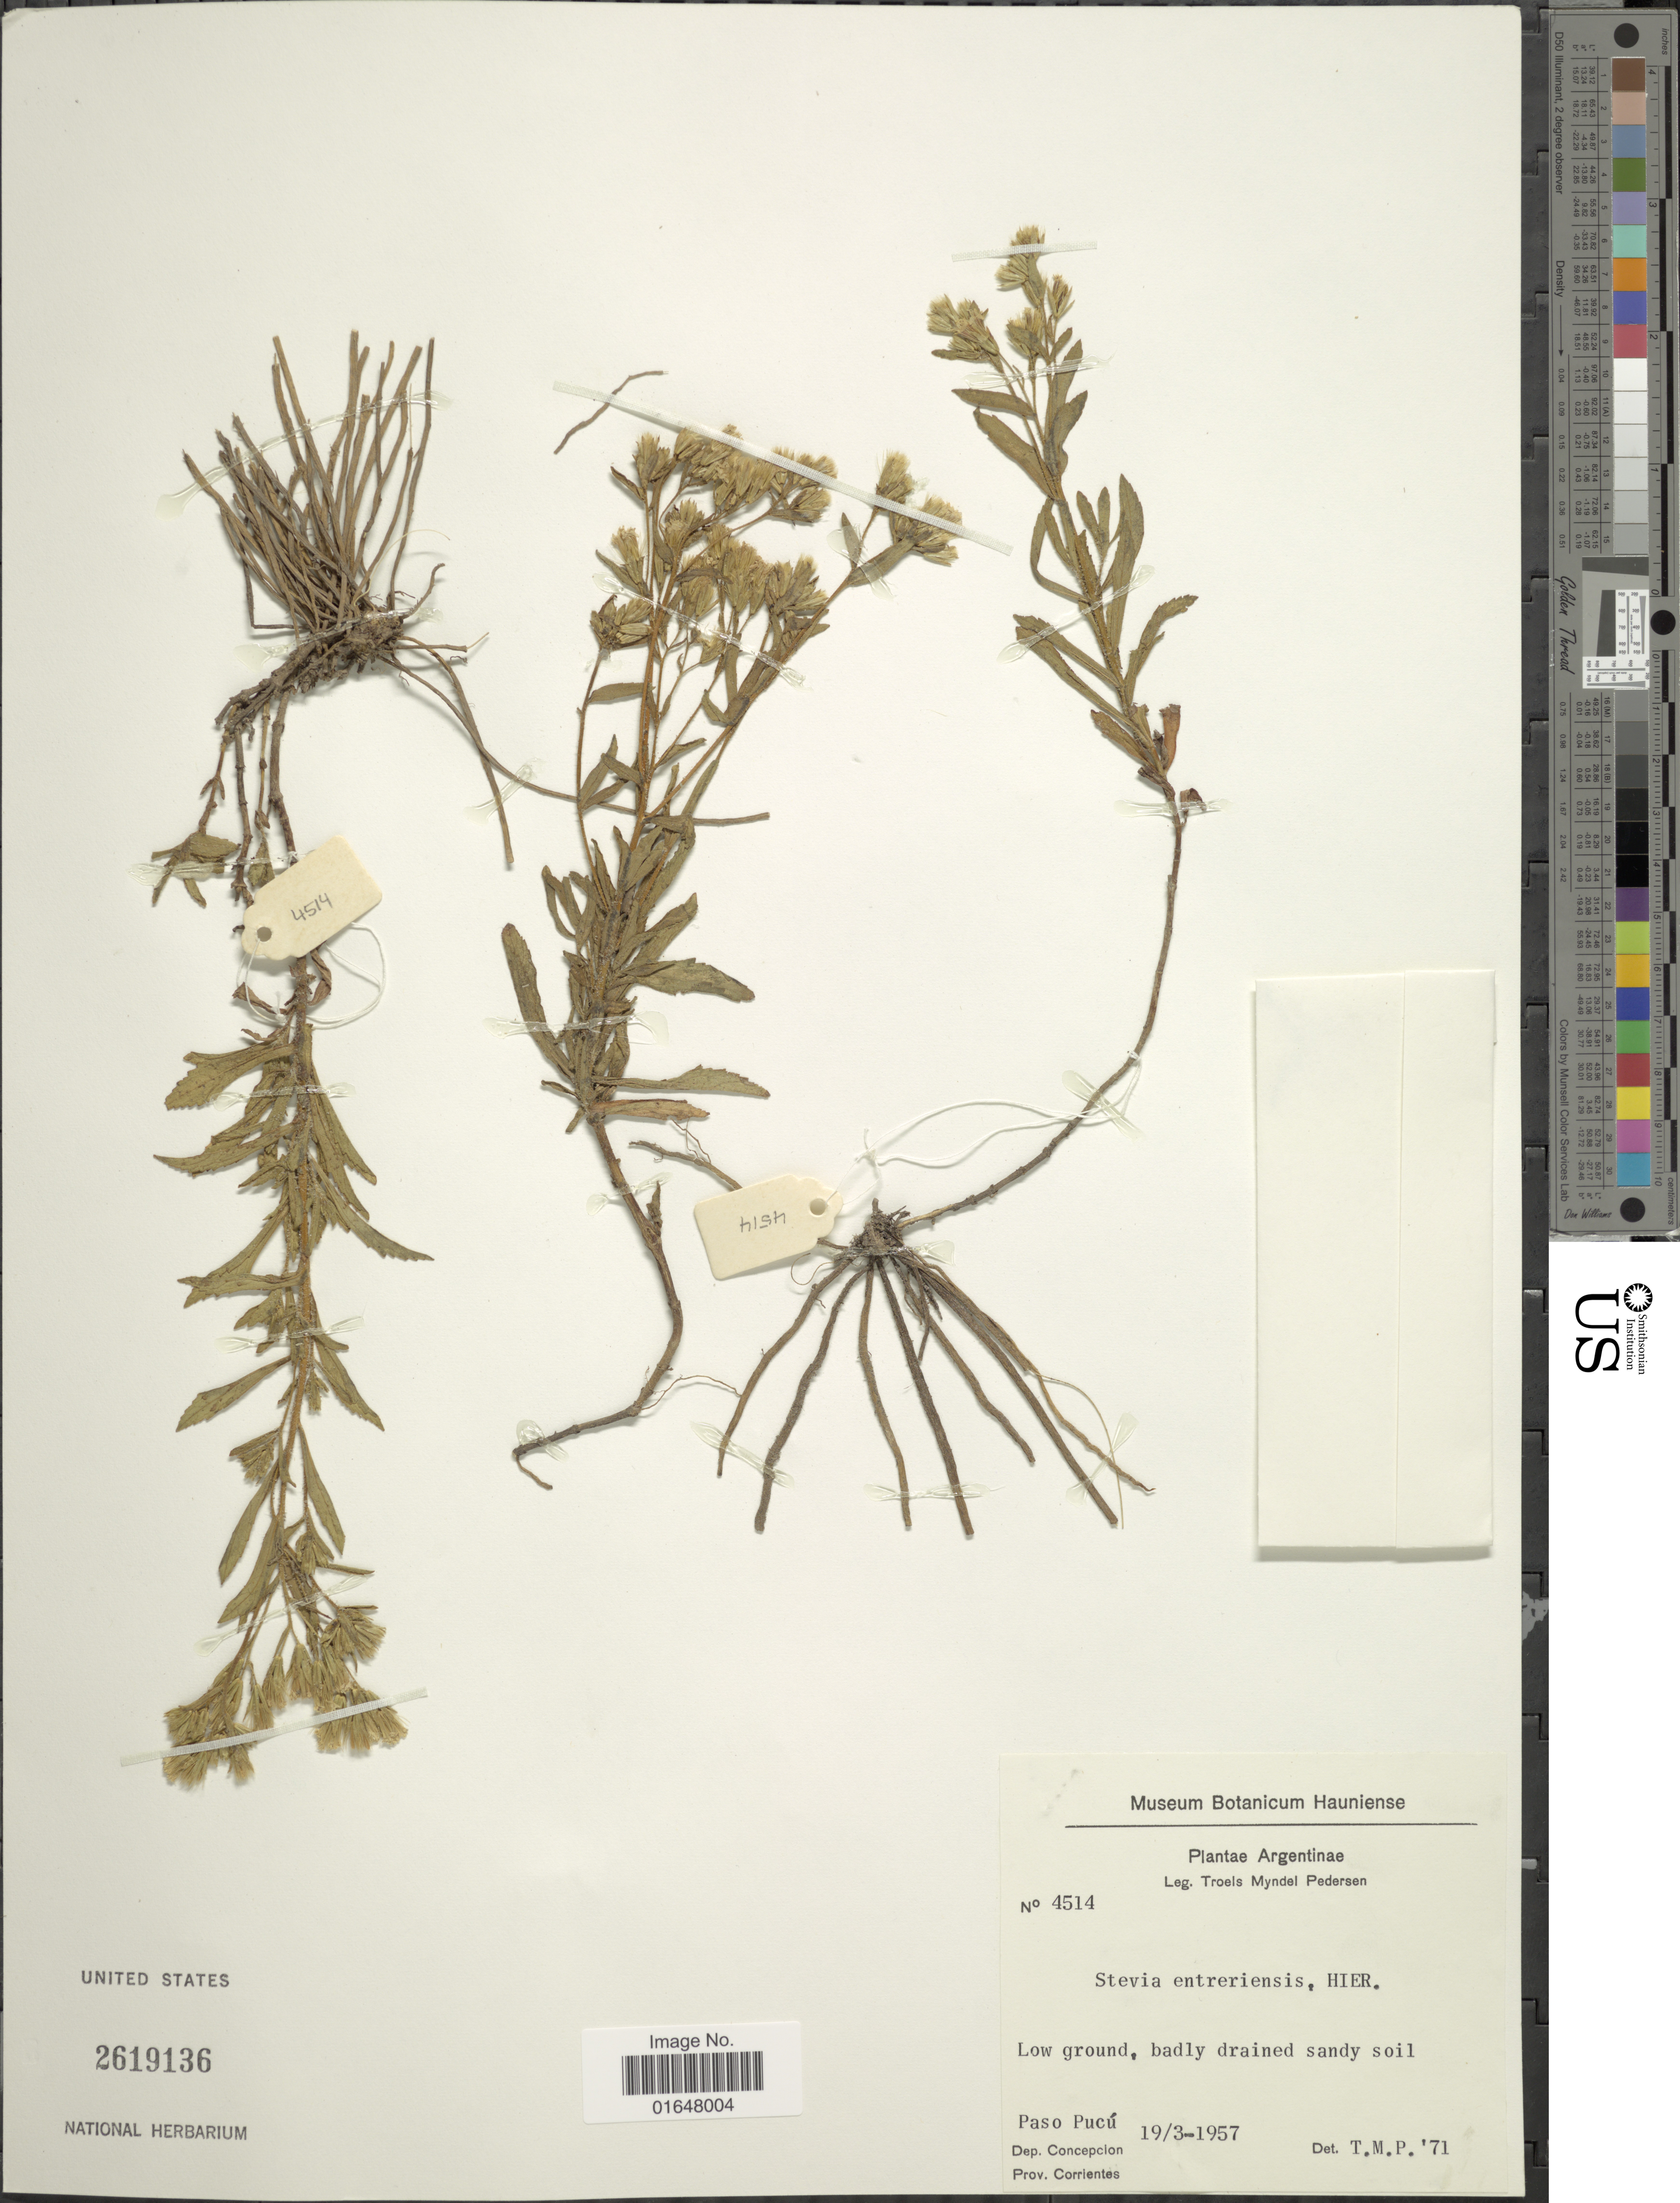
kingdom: Plantae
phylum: Tracheophyta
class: Magnoliopsida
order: Asterales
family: Asteraceae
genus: Stevia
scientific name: Stevia entreriensis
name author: Hieron.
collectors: T. Pederson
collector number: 4514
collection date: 1957-03-19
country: Argentina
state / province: Corrientes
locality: Paso Pucu, Dep. Concepcion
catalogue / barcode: US 2619136